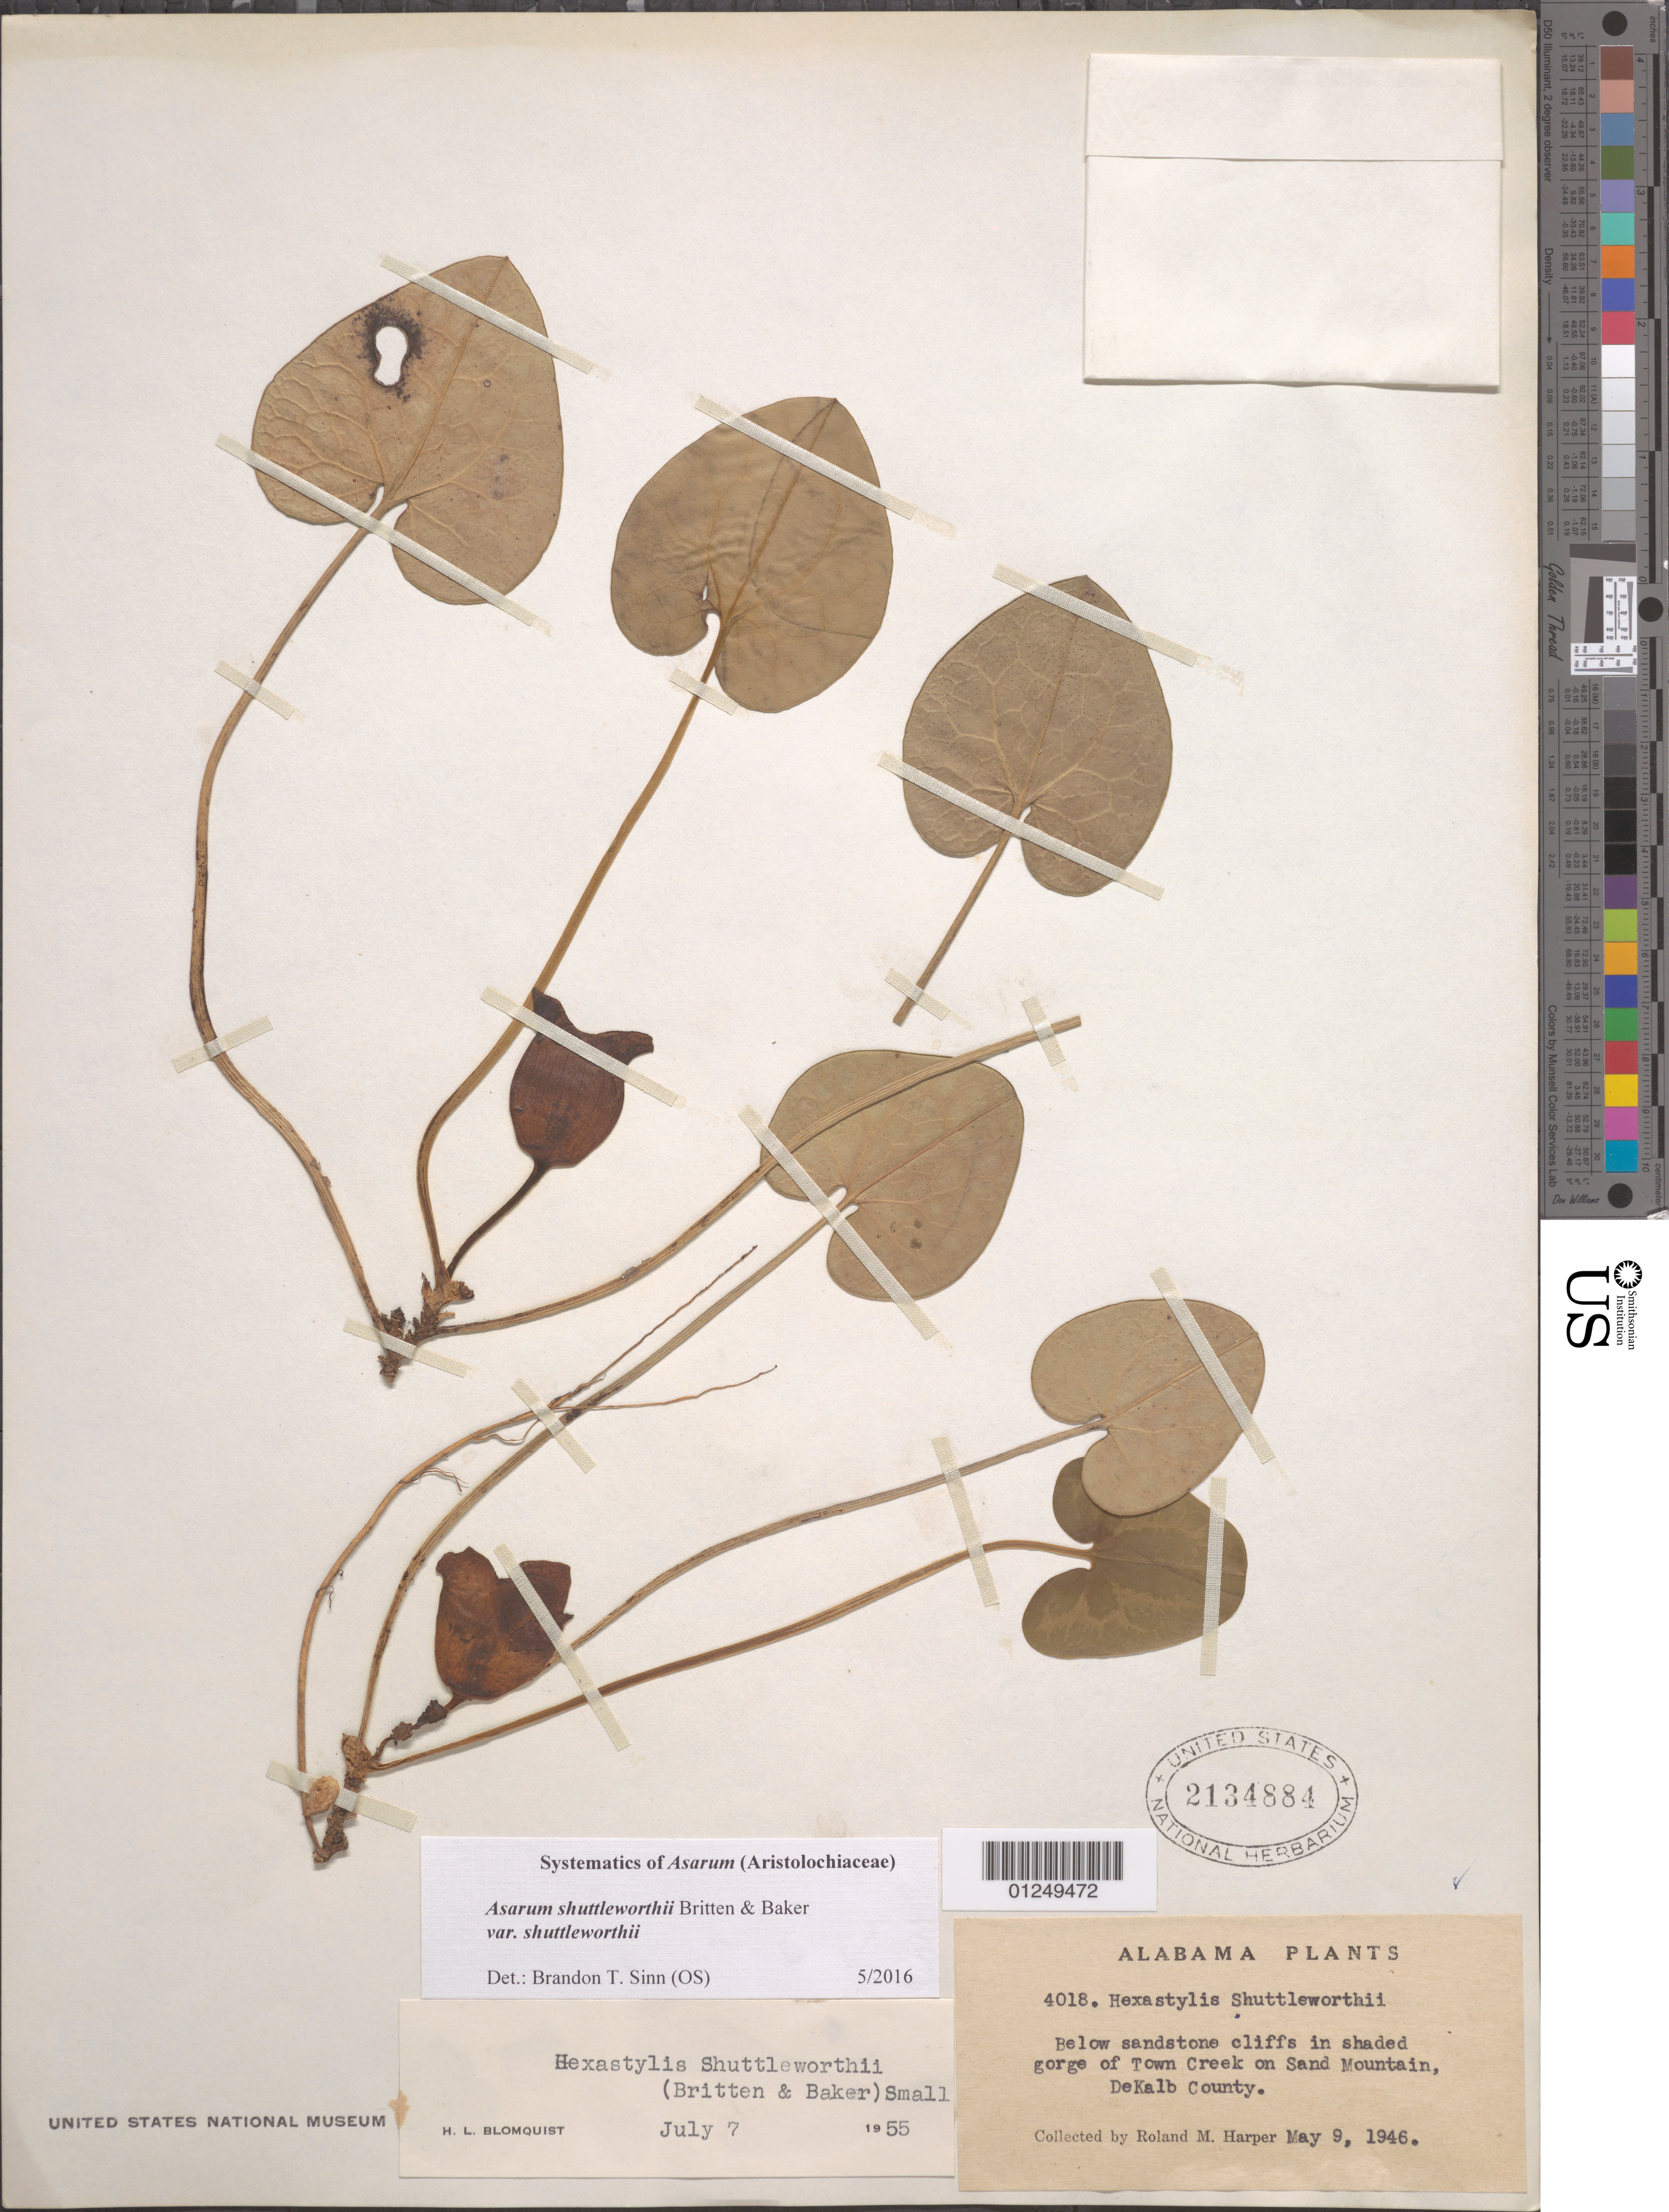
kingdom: Plantae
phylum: Tracheophyta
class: Magnoliopsida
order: Piperales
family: Aristolochiaceae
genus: Hexastylis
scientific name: Hexastylis shuttleworthii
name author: (Britton & Baker f.) Small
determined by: Blomquist, H. L.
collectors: R. Harper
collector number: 4018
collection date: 1946-05-09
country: United States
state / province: Alabama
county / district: Dekalb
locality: Town Creek on Sand Mountain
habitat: Below sandstone cliffs in shaded gorge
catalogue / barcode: US 2134884